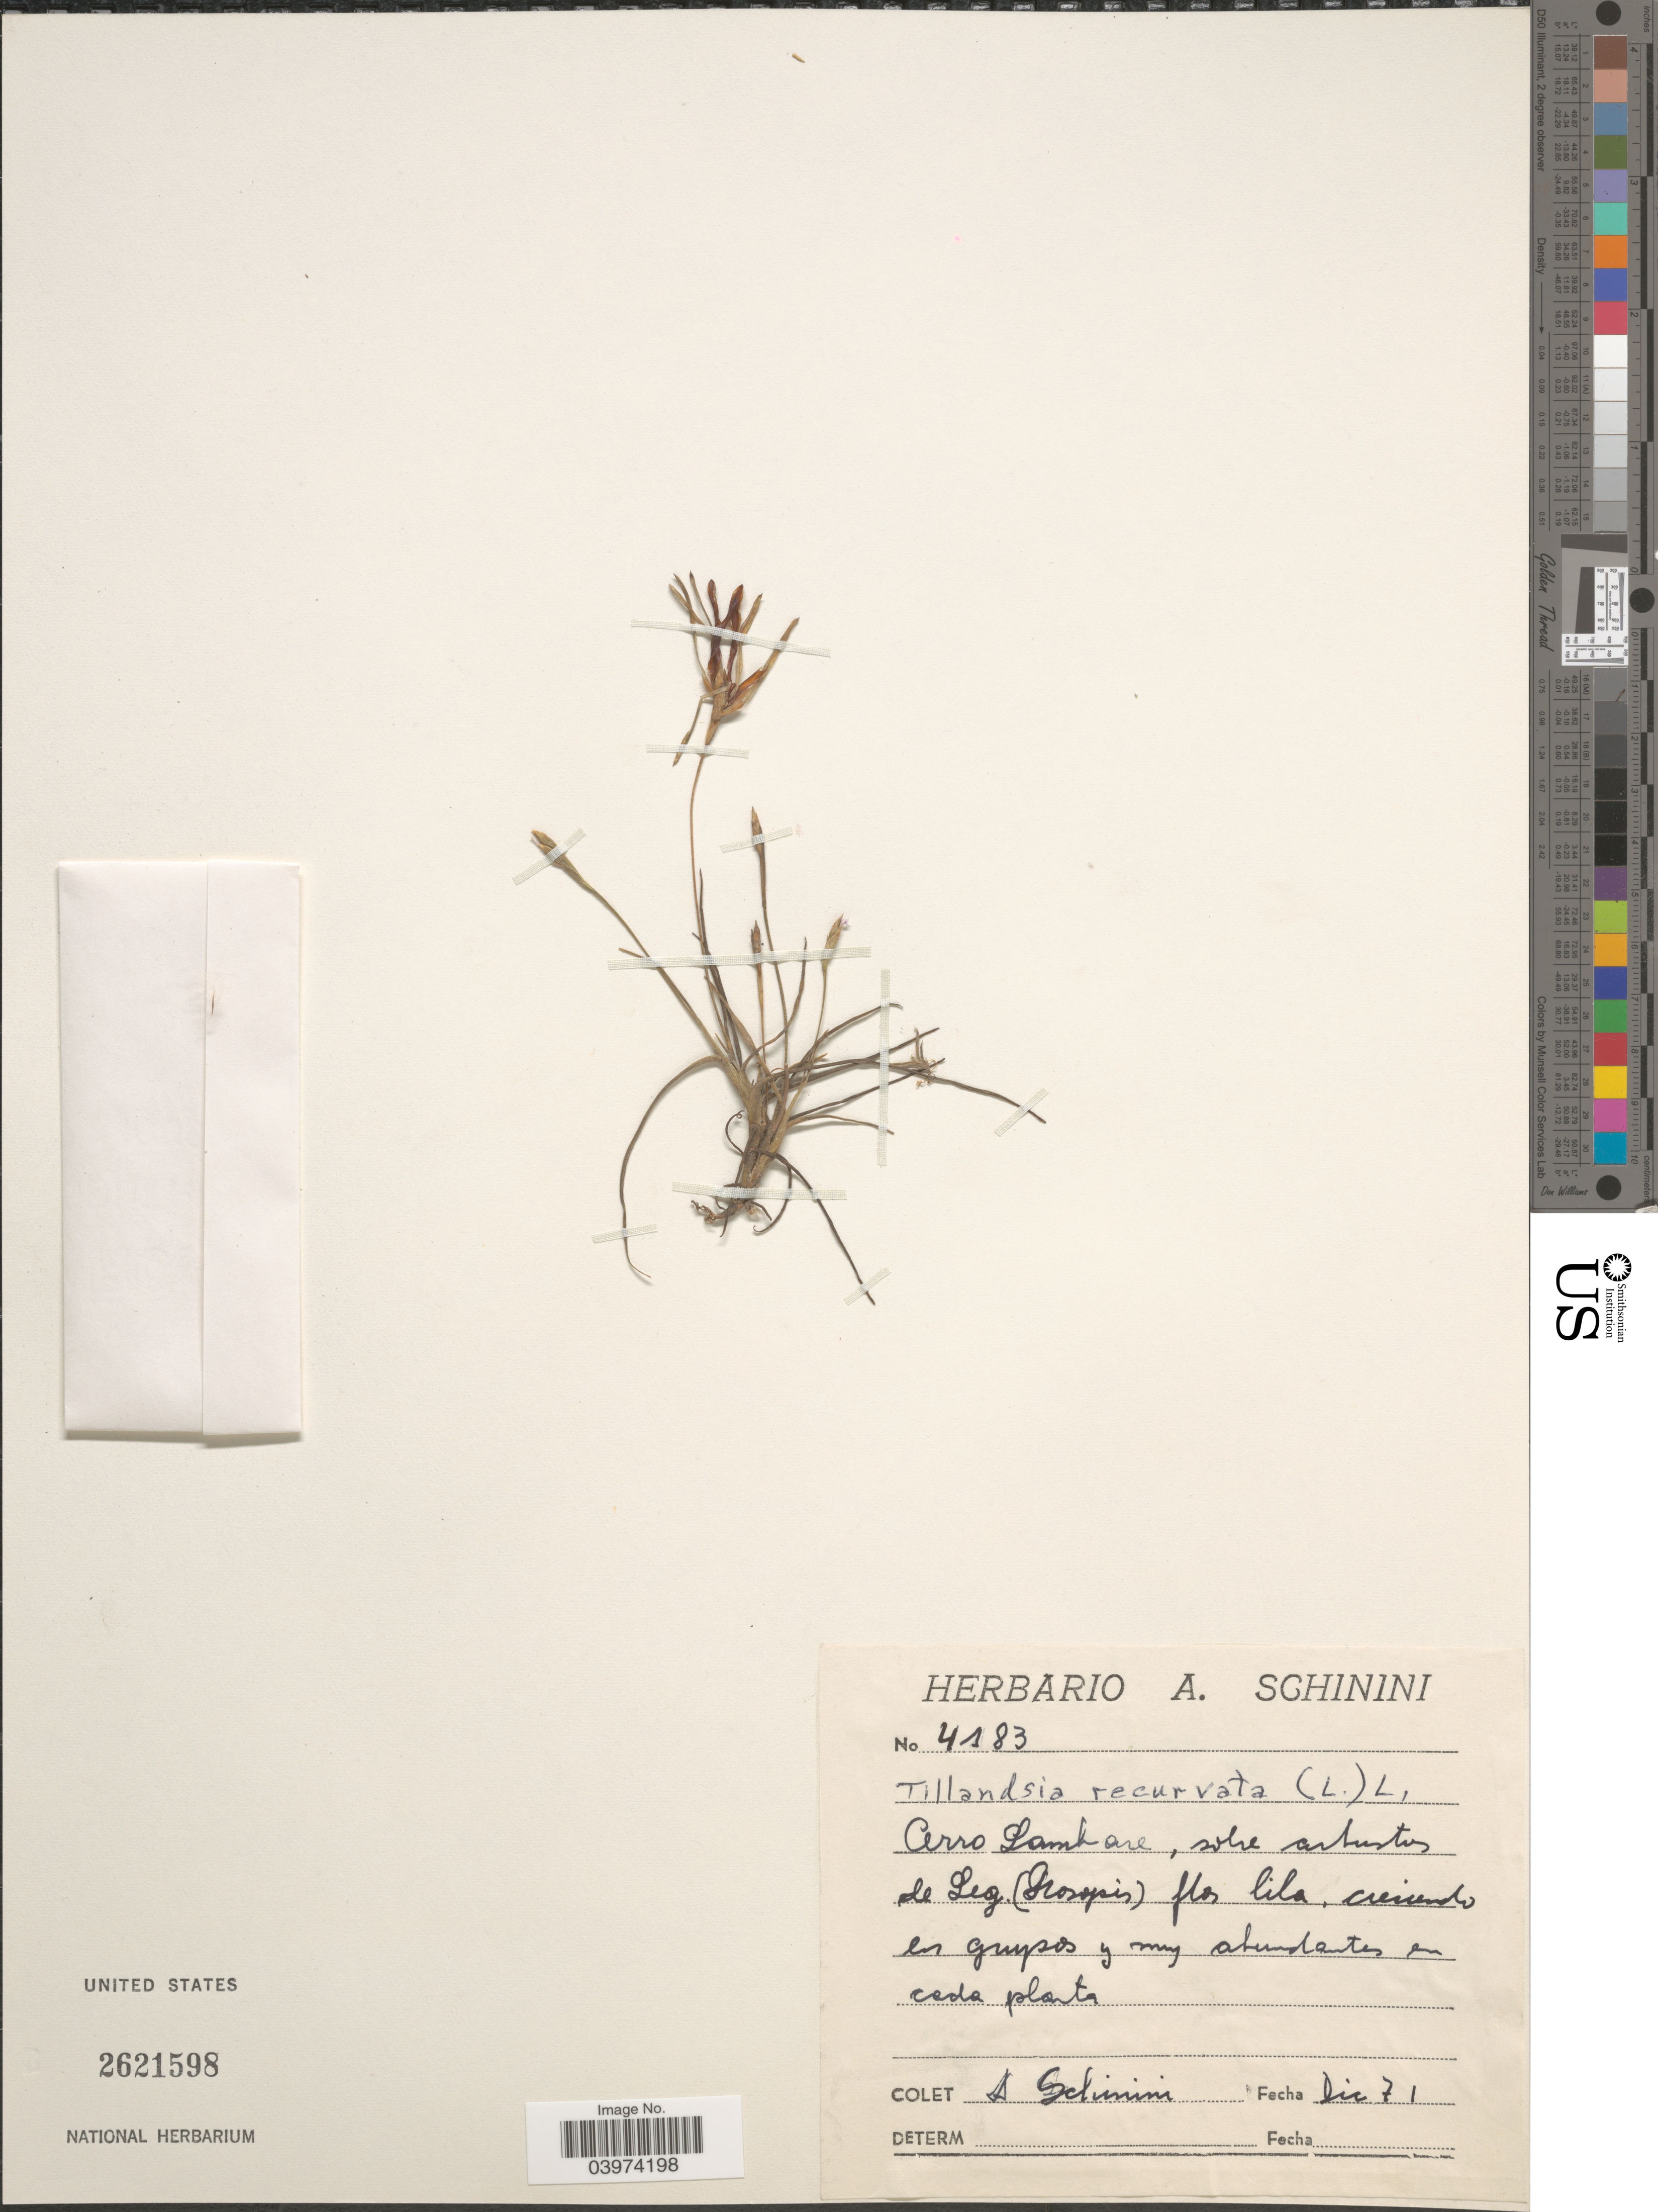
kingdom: Plantae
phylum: Tracheophyta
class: Liliopsida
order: Poales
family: Bromeliaceae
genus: Tillandsia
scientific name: Tillandsia recurvata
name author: L.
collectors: A. Schinini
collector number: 4183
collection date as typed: Transcribed d/m/y: /12/71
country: Paraguay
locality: Cerro Lambare.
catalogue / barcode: US 2621598